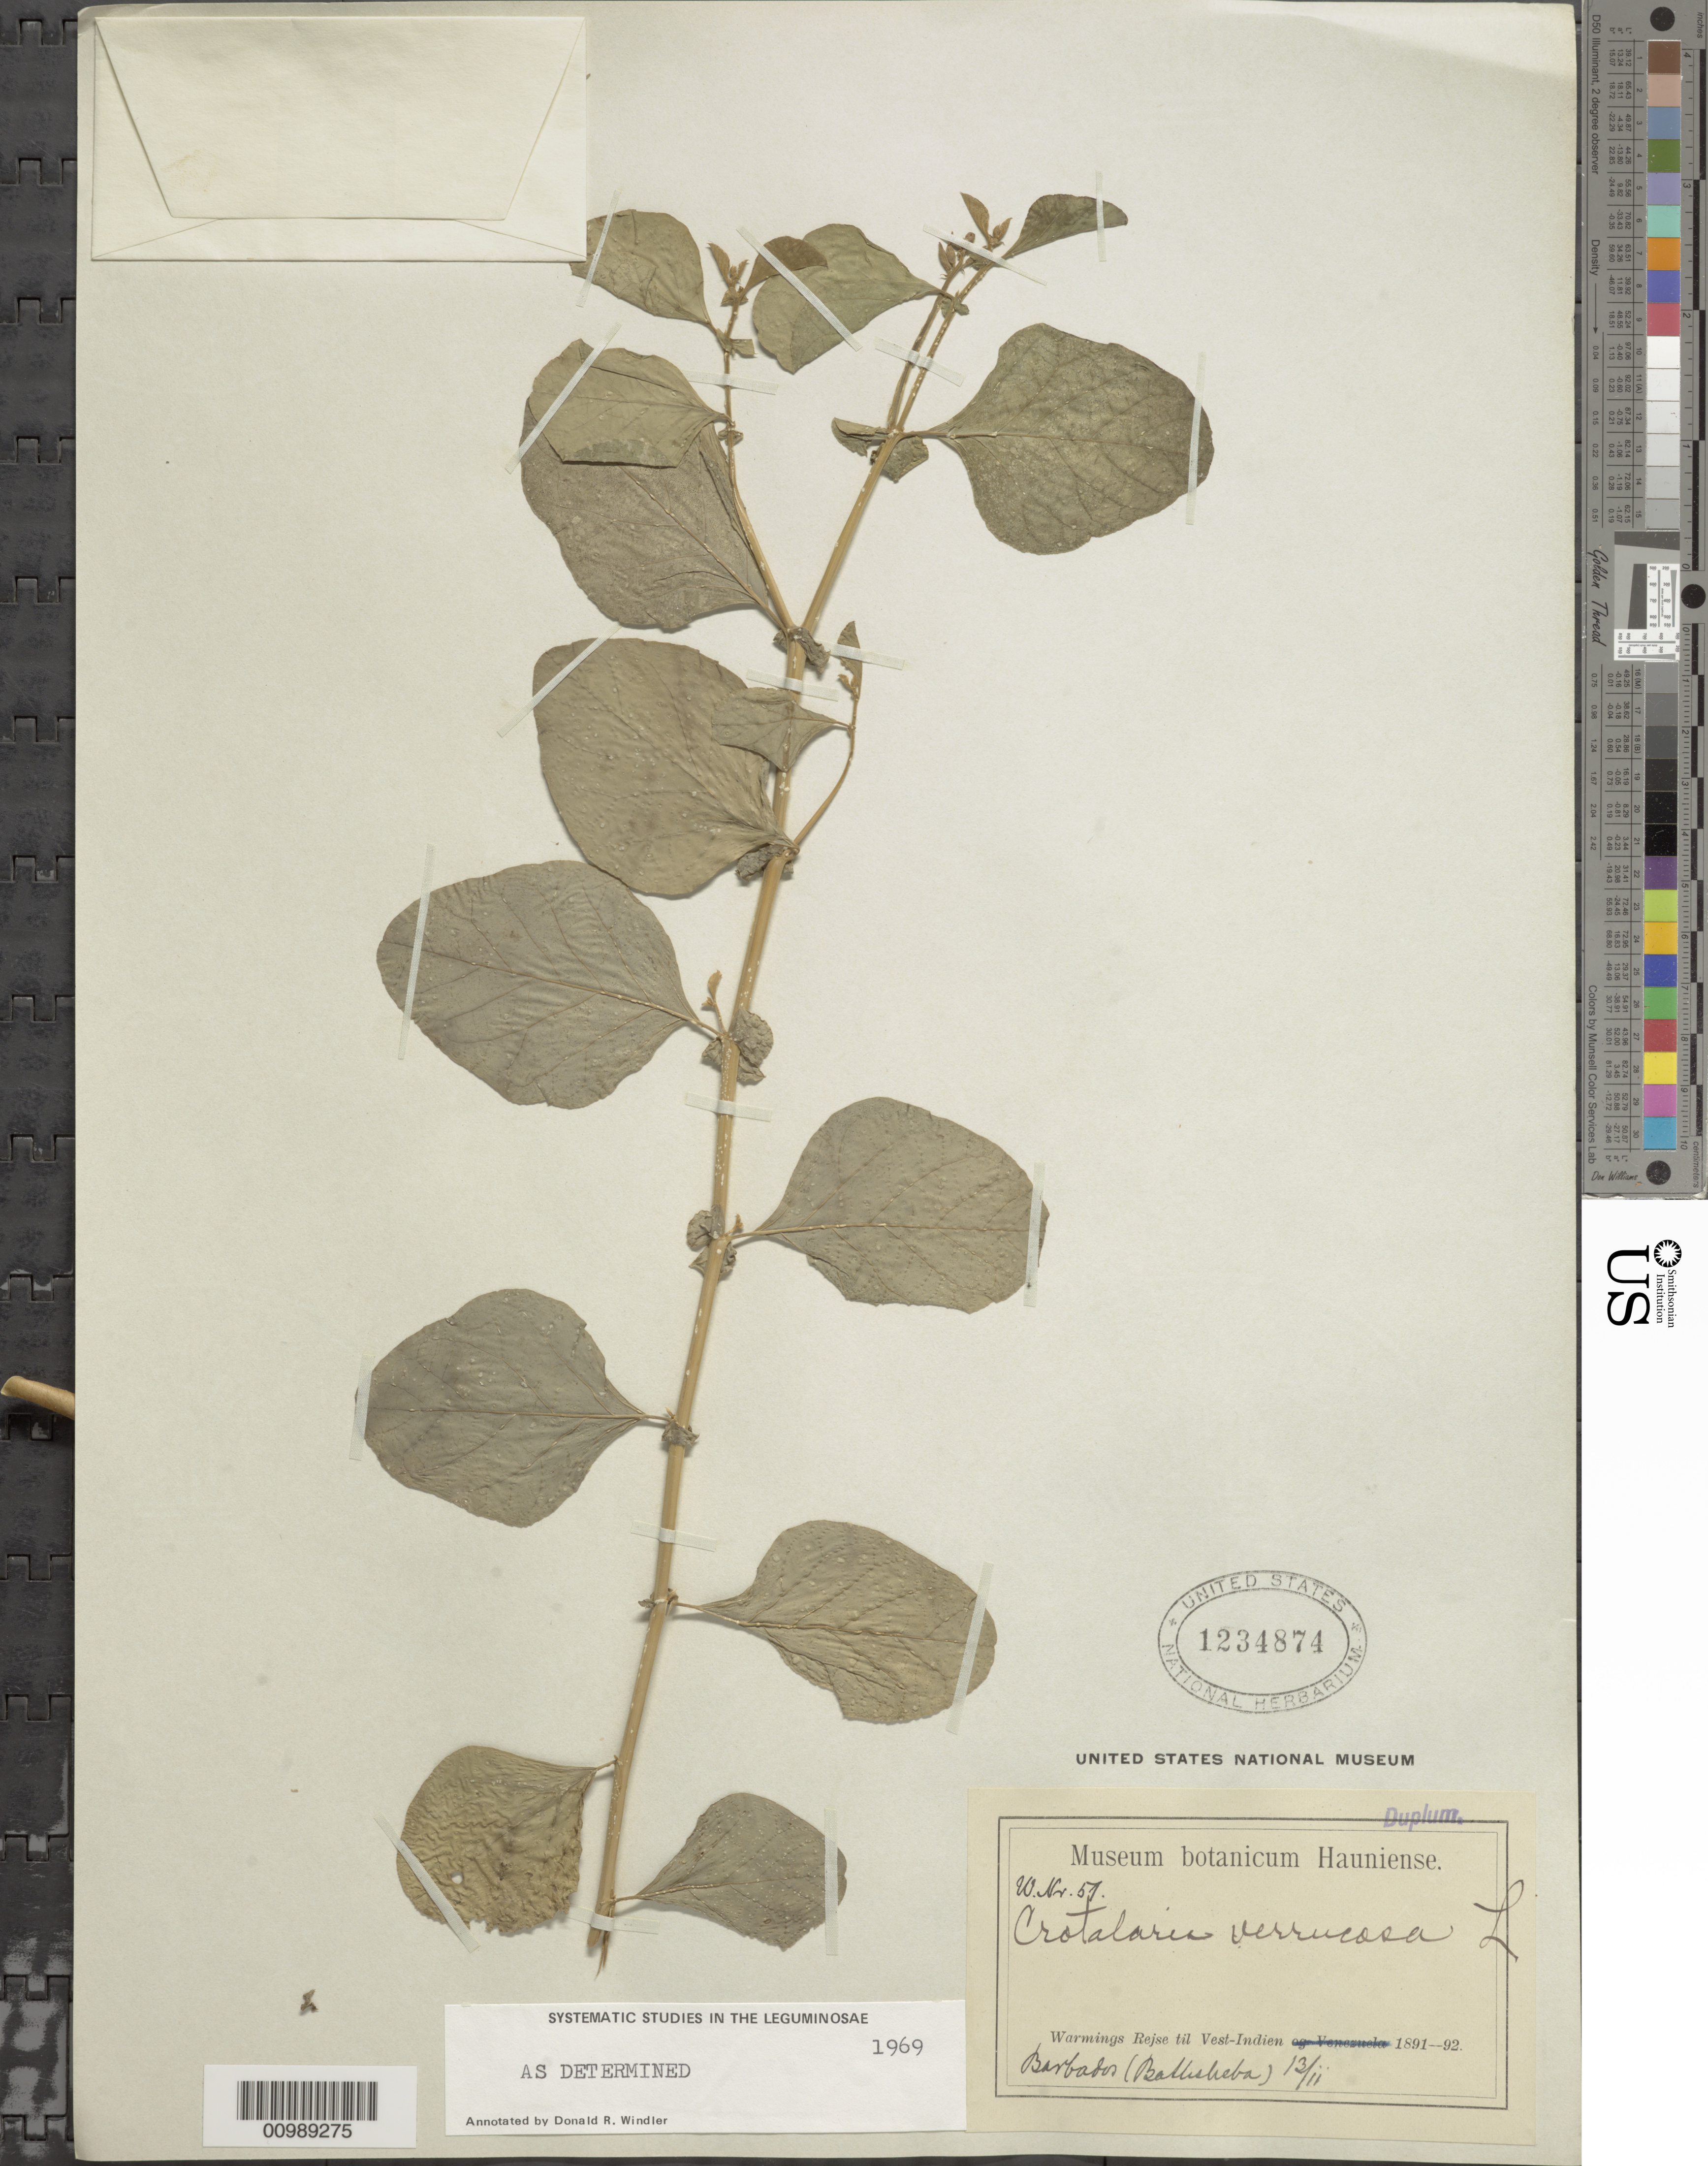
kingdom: Plantae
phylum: Tracheophyta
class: Magnoliopsida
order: Fabales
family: Fabaceae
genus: Crotalaria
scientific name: Crotalaria verrucosa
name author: L.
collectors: ex herb. Bot. Sta. Barbados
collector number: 57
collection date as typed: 13 Feb 1891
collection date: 1891-02-13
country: Barbados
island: Barbados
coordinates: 0 N, 0 E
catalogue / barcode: US 1234874